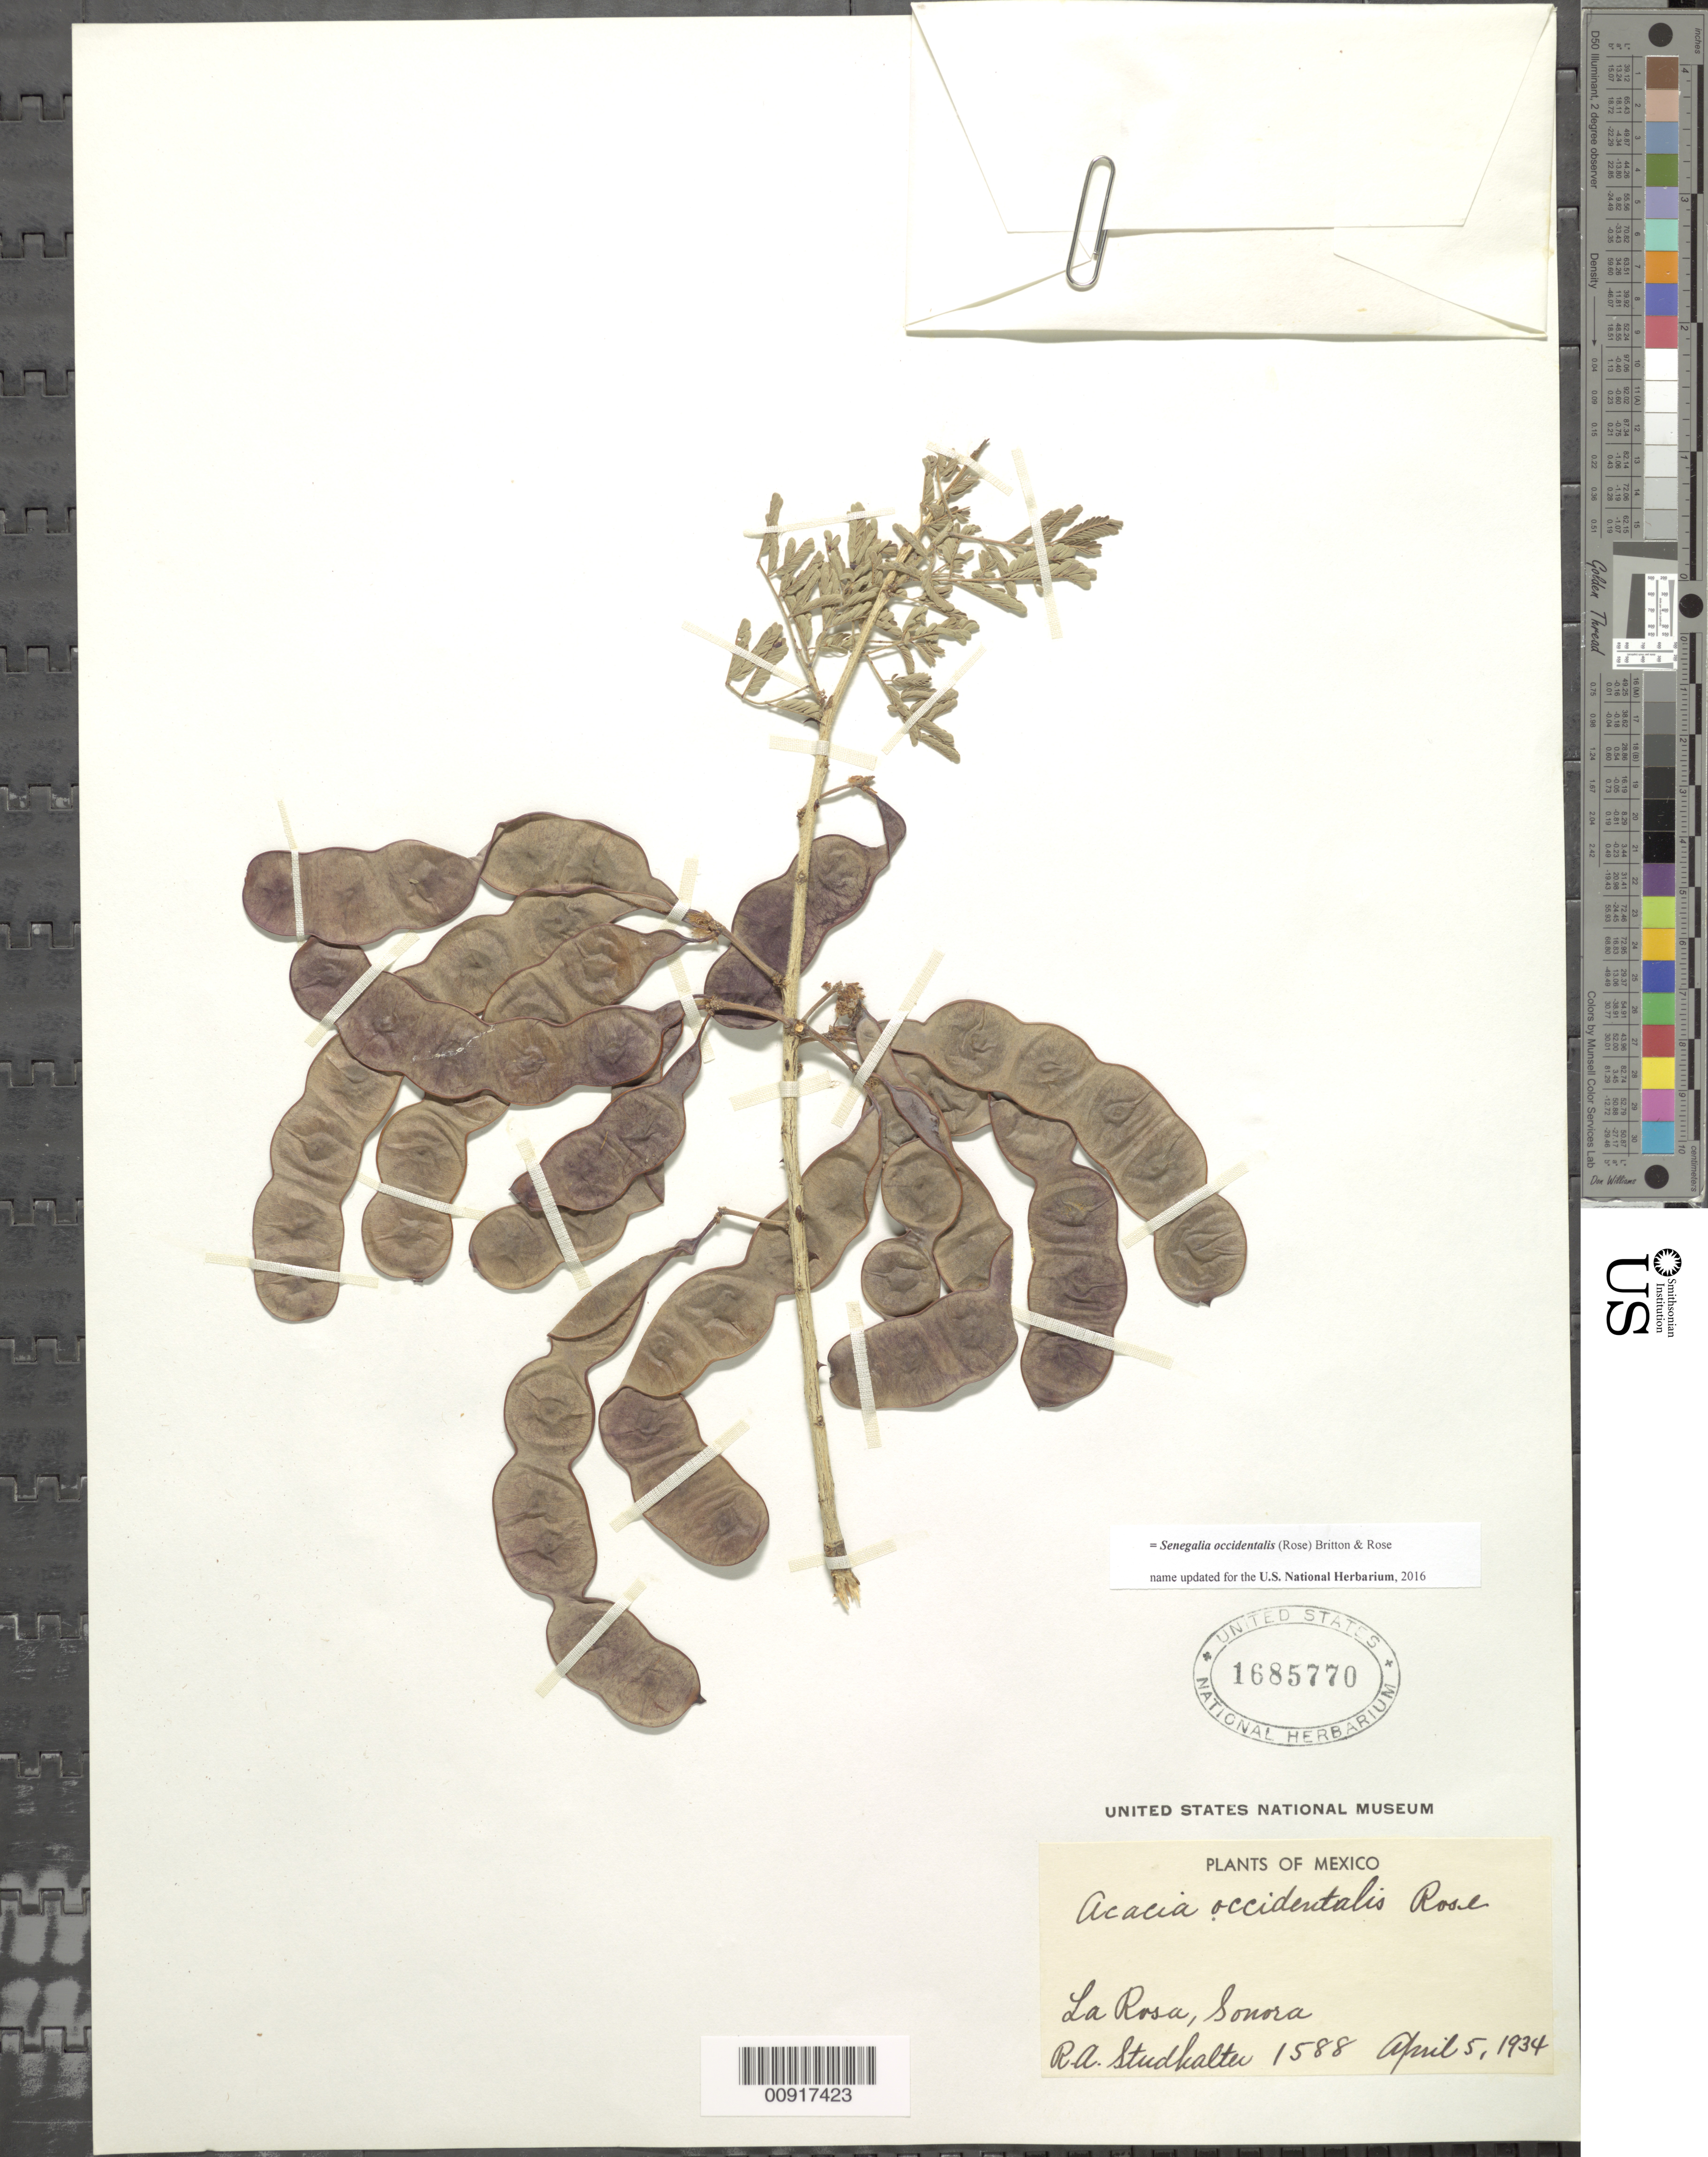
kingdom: Plantae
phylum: Tracheophyta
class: Magnoliopsida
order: Fabales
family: Fabaceae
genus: Senegalia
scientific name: Senegalia occidentalis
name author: (Rose) Britton & Rose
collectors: R. Studhalter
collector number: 1588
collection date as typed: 05 Apr 1934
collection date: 1934-04-05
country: Mexico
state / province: Sonora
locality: La Rosa, Sonora.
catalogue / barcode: US 1685770